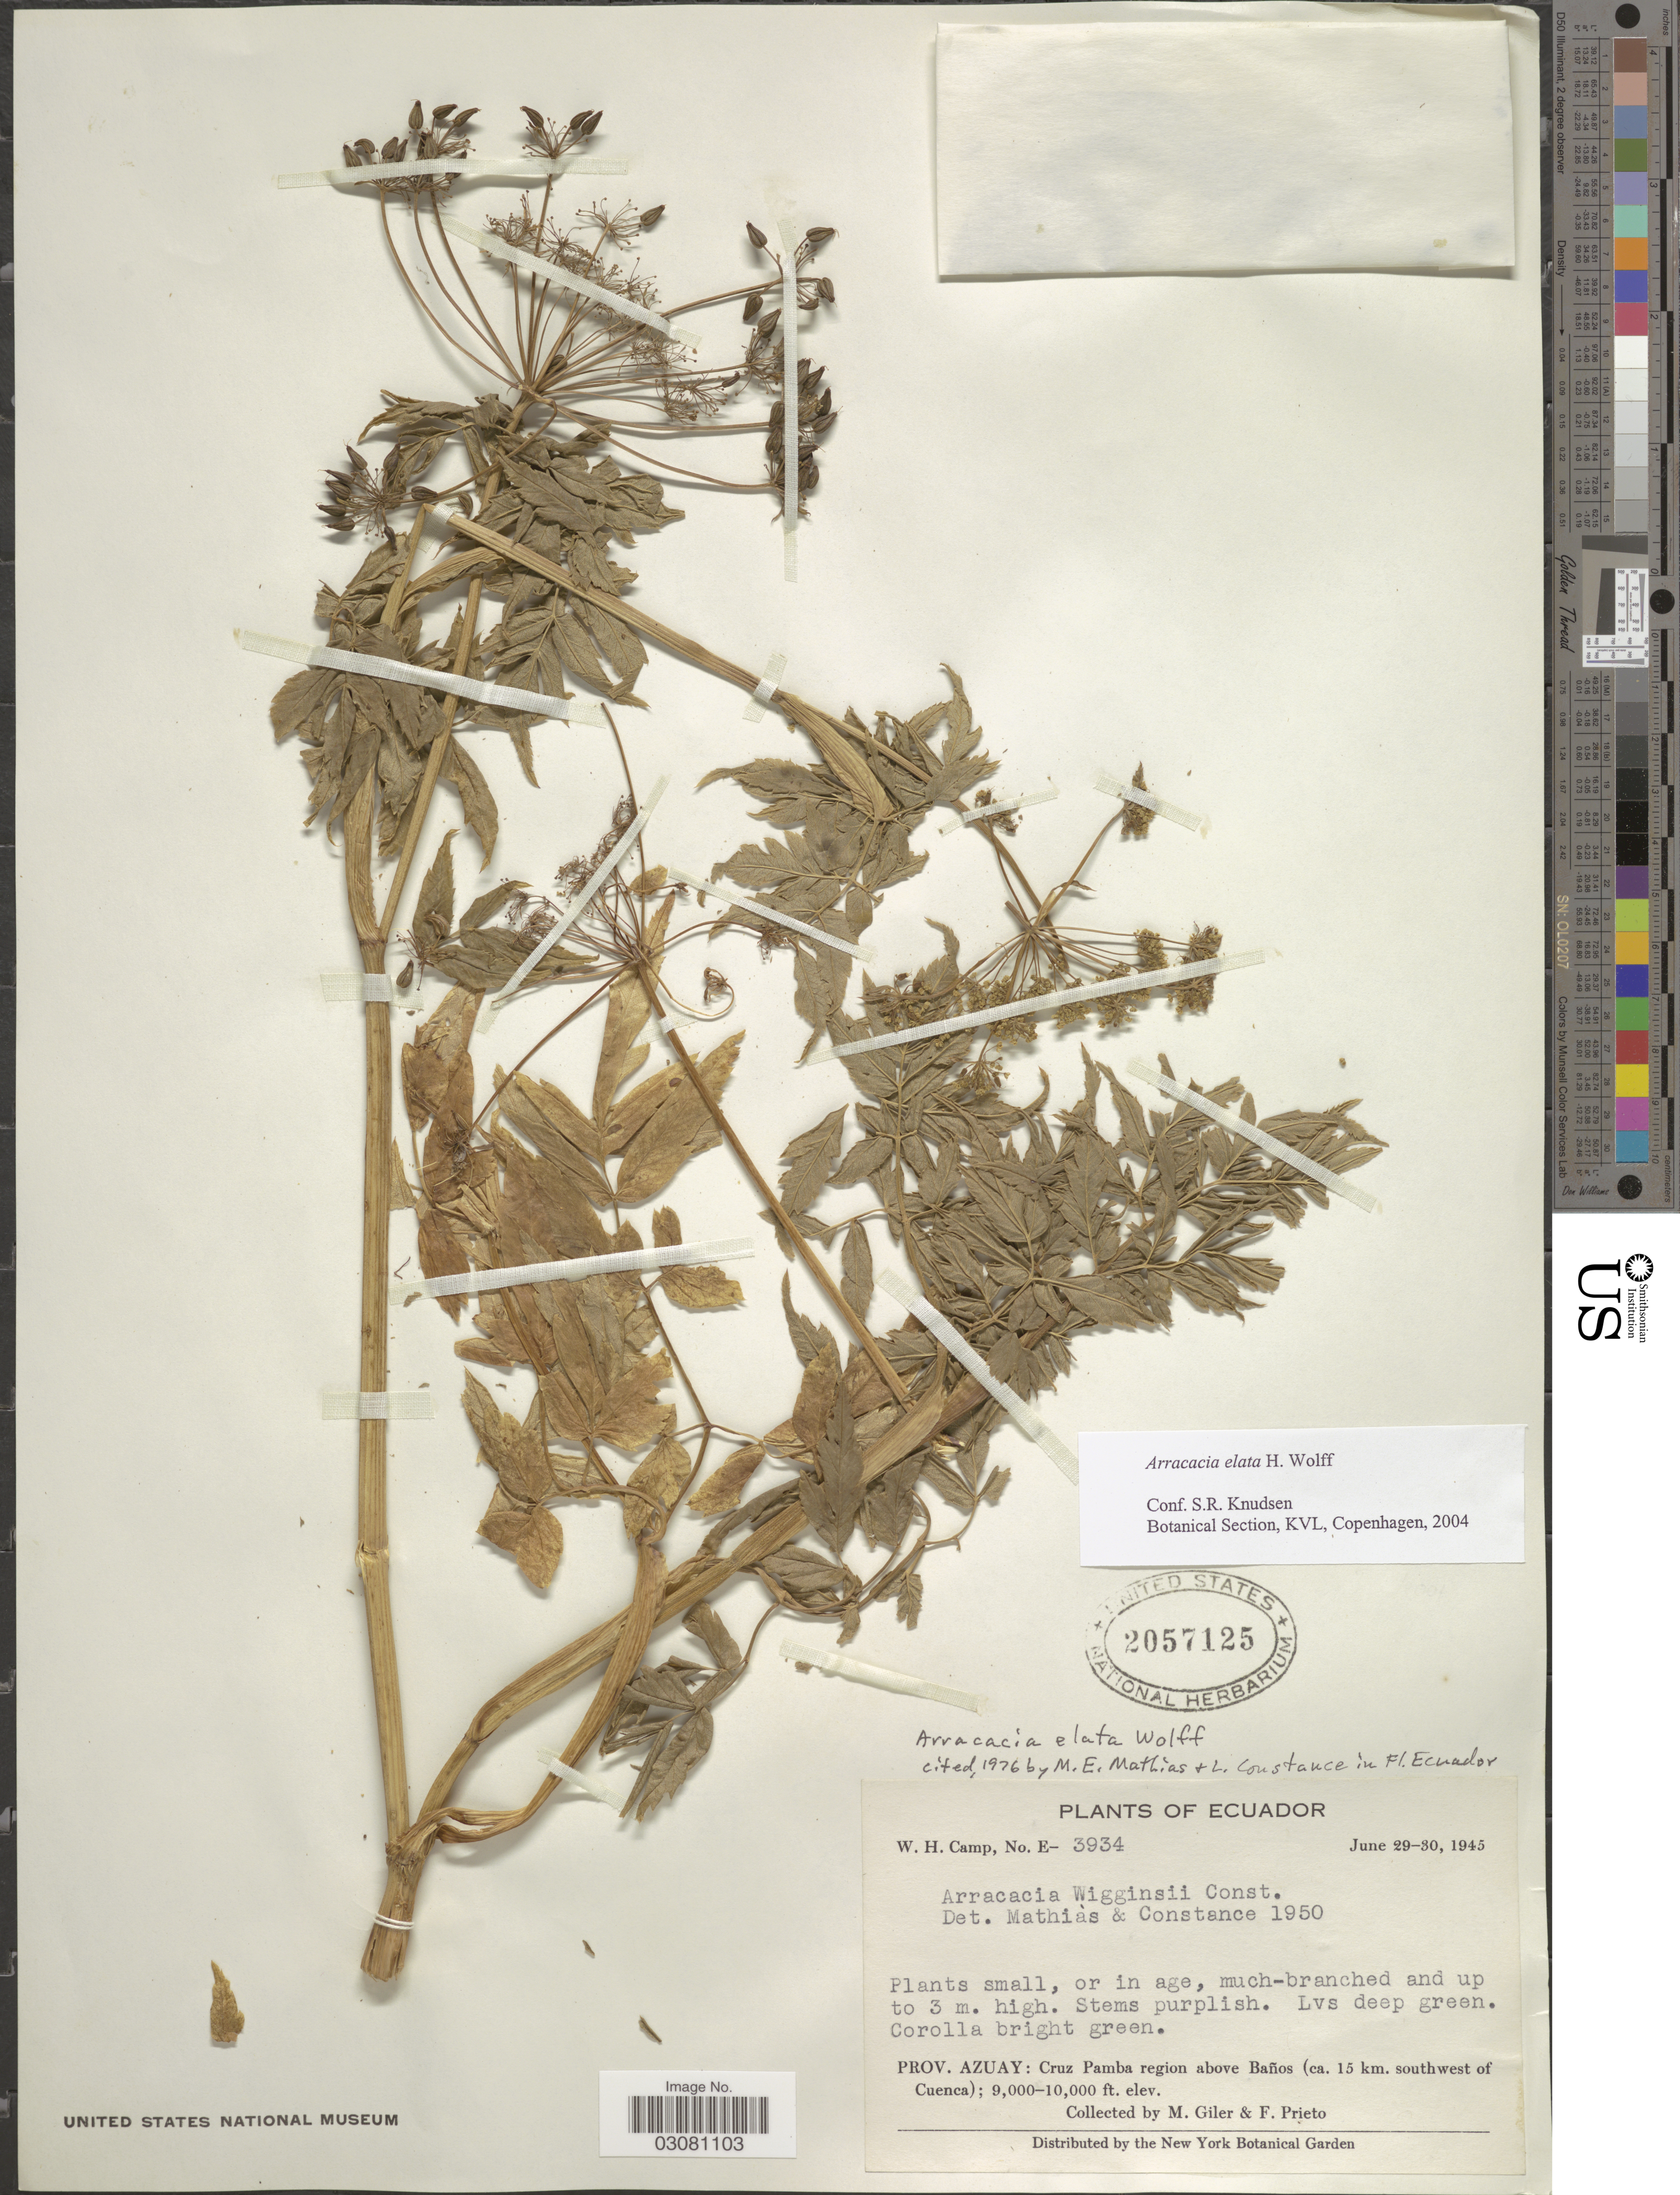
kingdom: Plantae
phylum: Tracheophyta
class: Magnoliopsida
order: Apiales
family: Apiaceae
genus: Arracacia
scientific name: Arracacia elata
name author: H. Wolff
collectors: M. Gíler & F. Prieto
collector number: E-3934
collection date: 1945-06-29/1945-06-30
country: Ecuador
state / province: Azuay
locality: Prov. Azuay: Cruz Pamba region above Baños (ca. 15 km. southwest of Cuenca).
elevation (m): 2743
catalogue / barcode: US 2057125